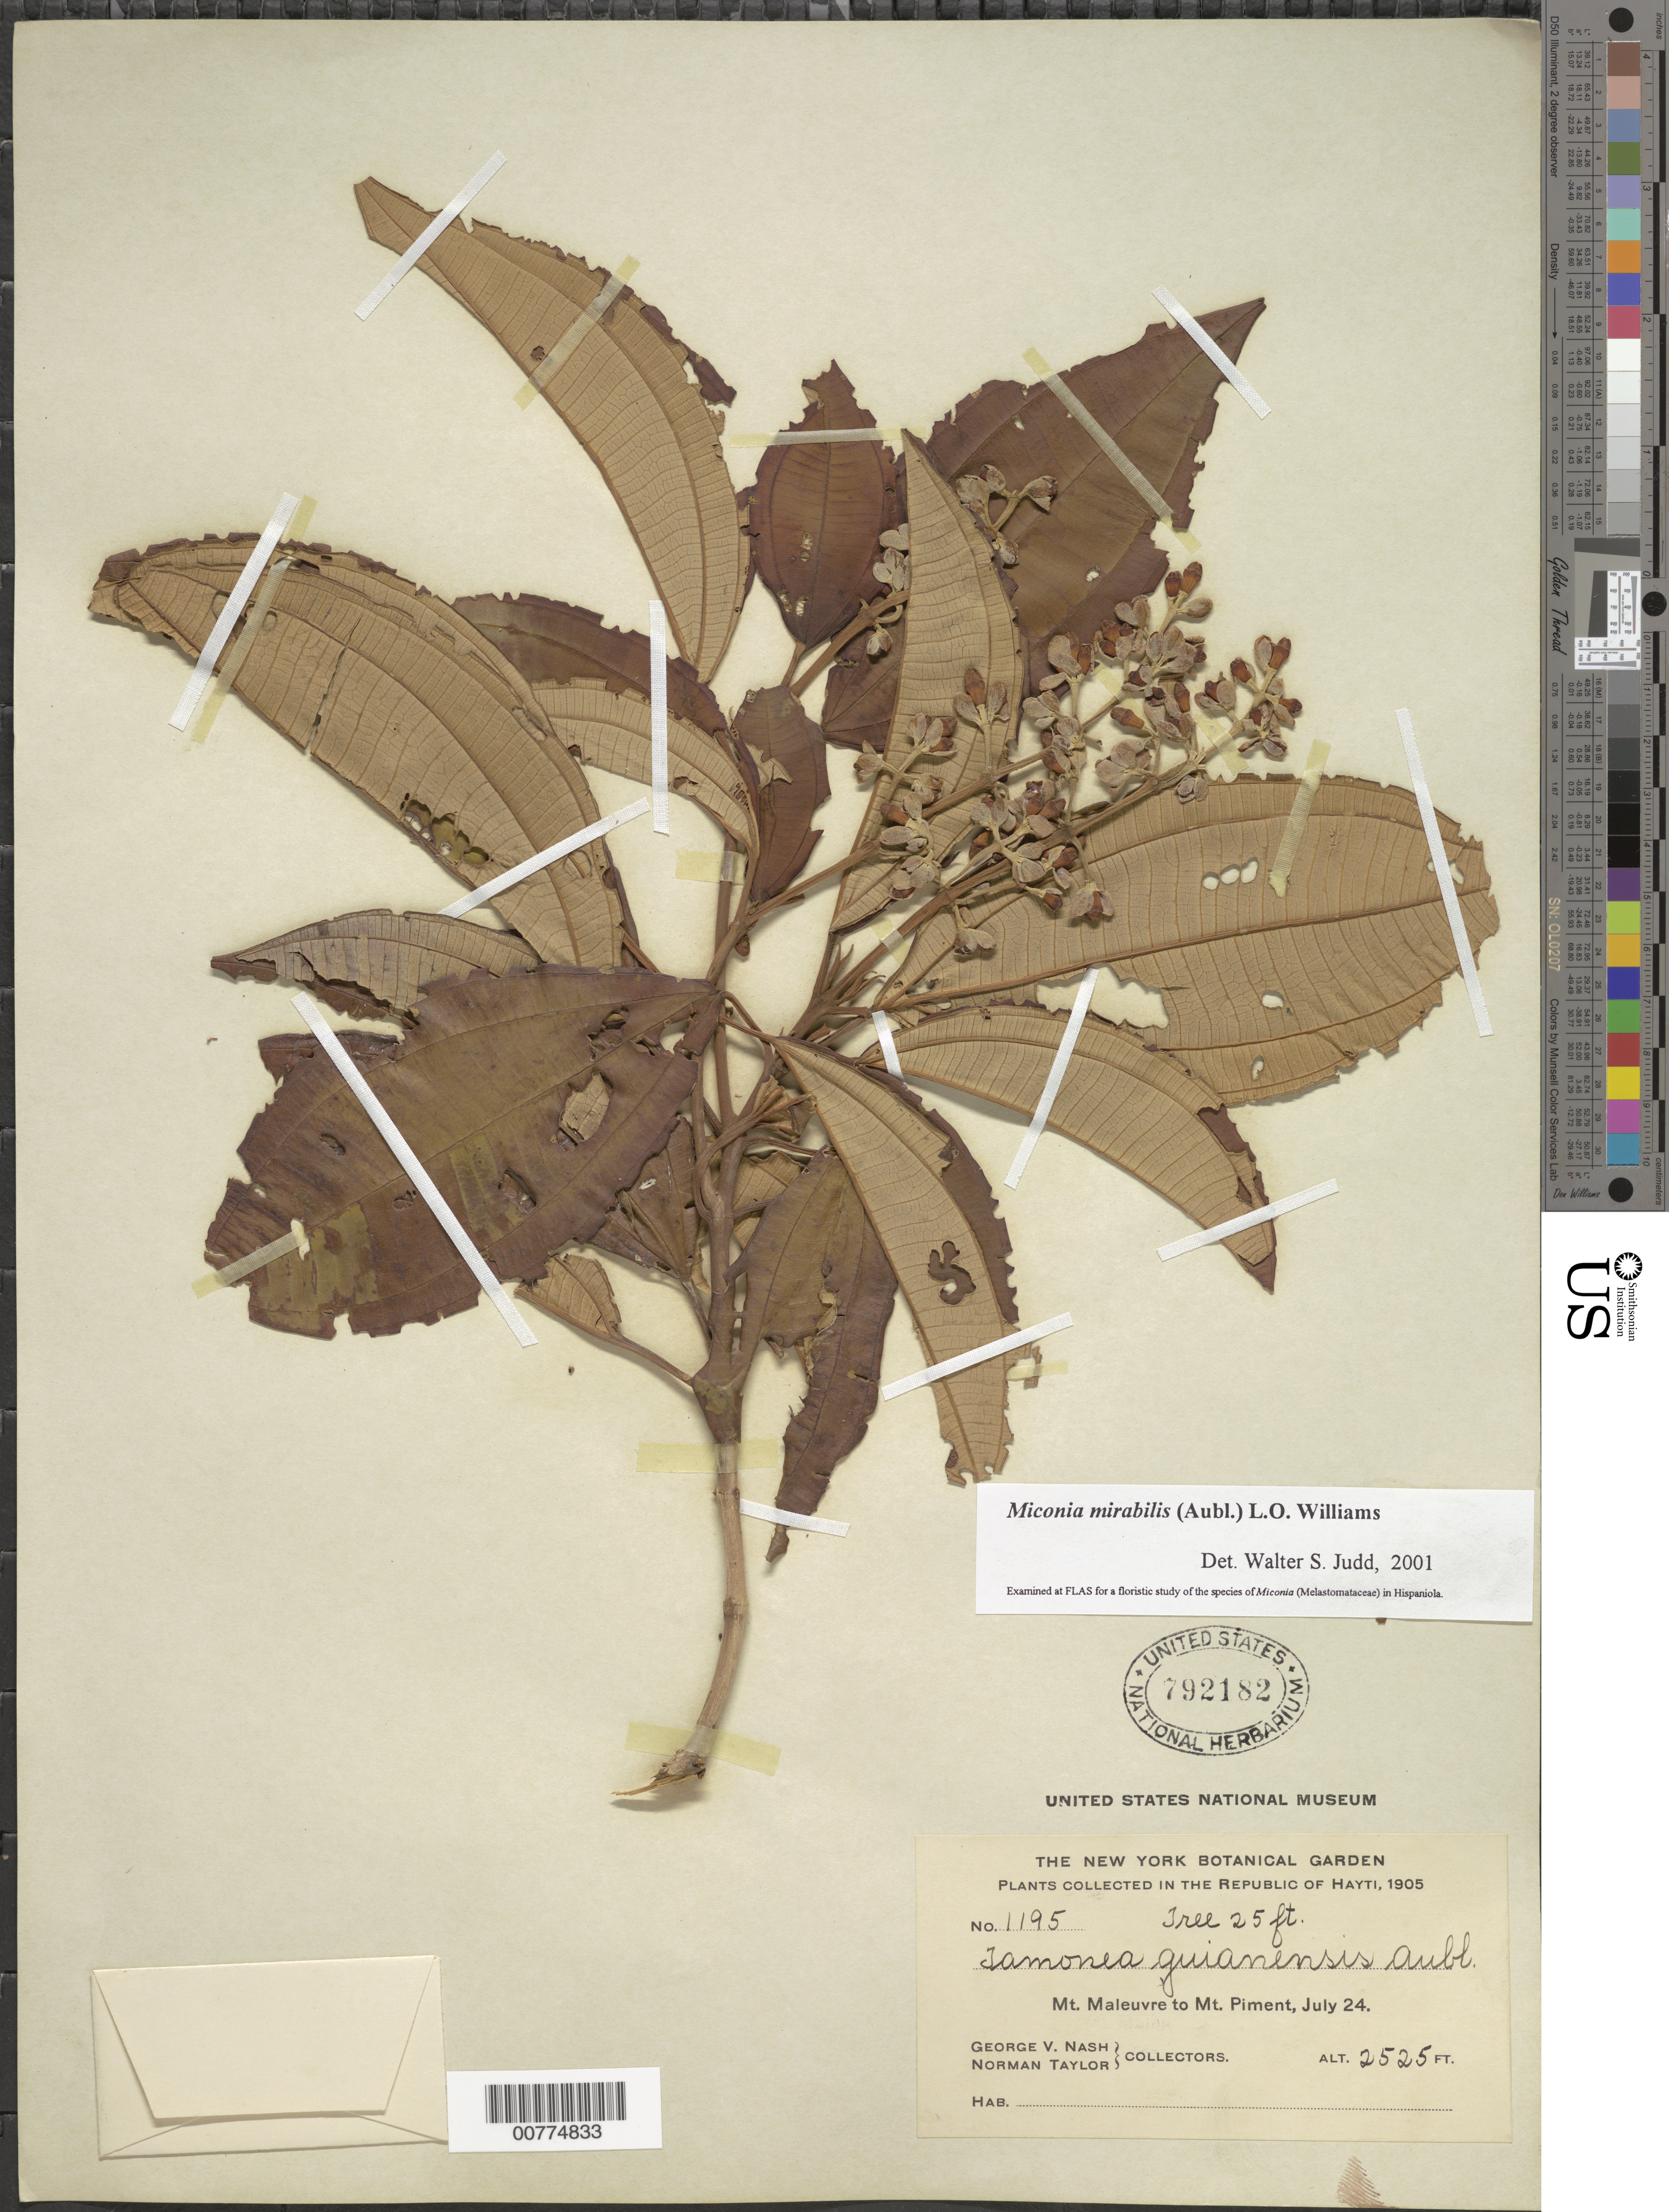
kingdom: Plantae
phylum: Tracheophyta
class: Magnoliopsida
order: Myrtales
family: Melastomataceae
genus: Miconia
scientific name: Miconia mirabilis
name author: (Aubl.) L.O. Williams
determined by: Judd, Walter S.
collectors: G. V. Nash & N. Taylor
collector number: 1195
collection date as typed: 24 Jul 1905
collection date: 1905-07-24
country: Haiti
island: Hispaniola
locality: Mt. Maleuvre to Mt Piment.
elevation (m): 770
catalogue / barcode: US 792182